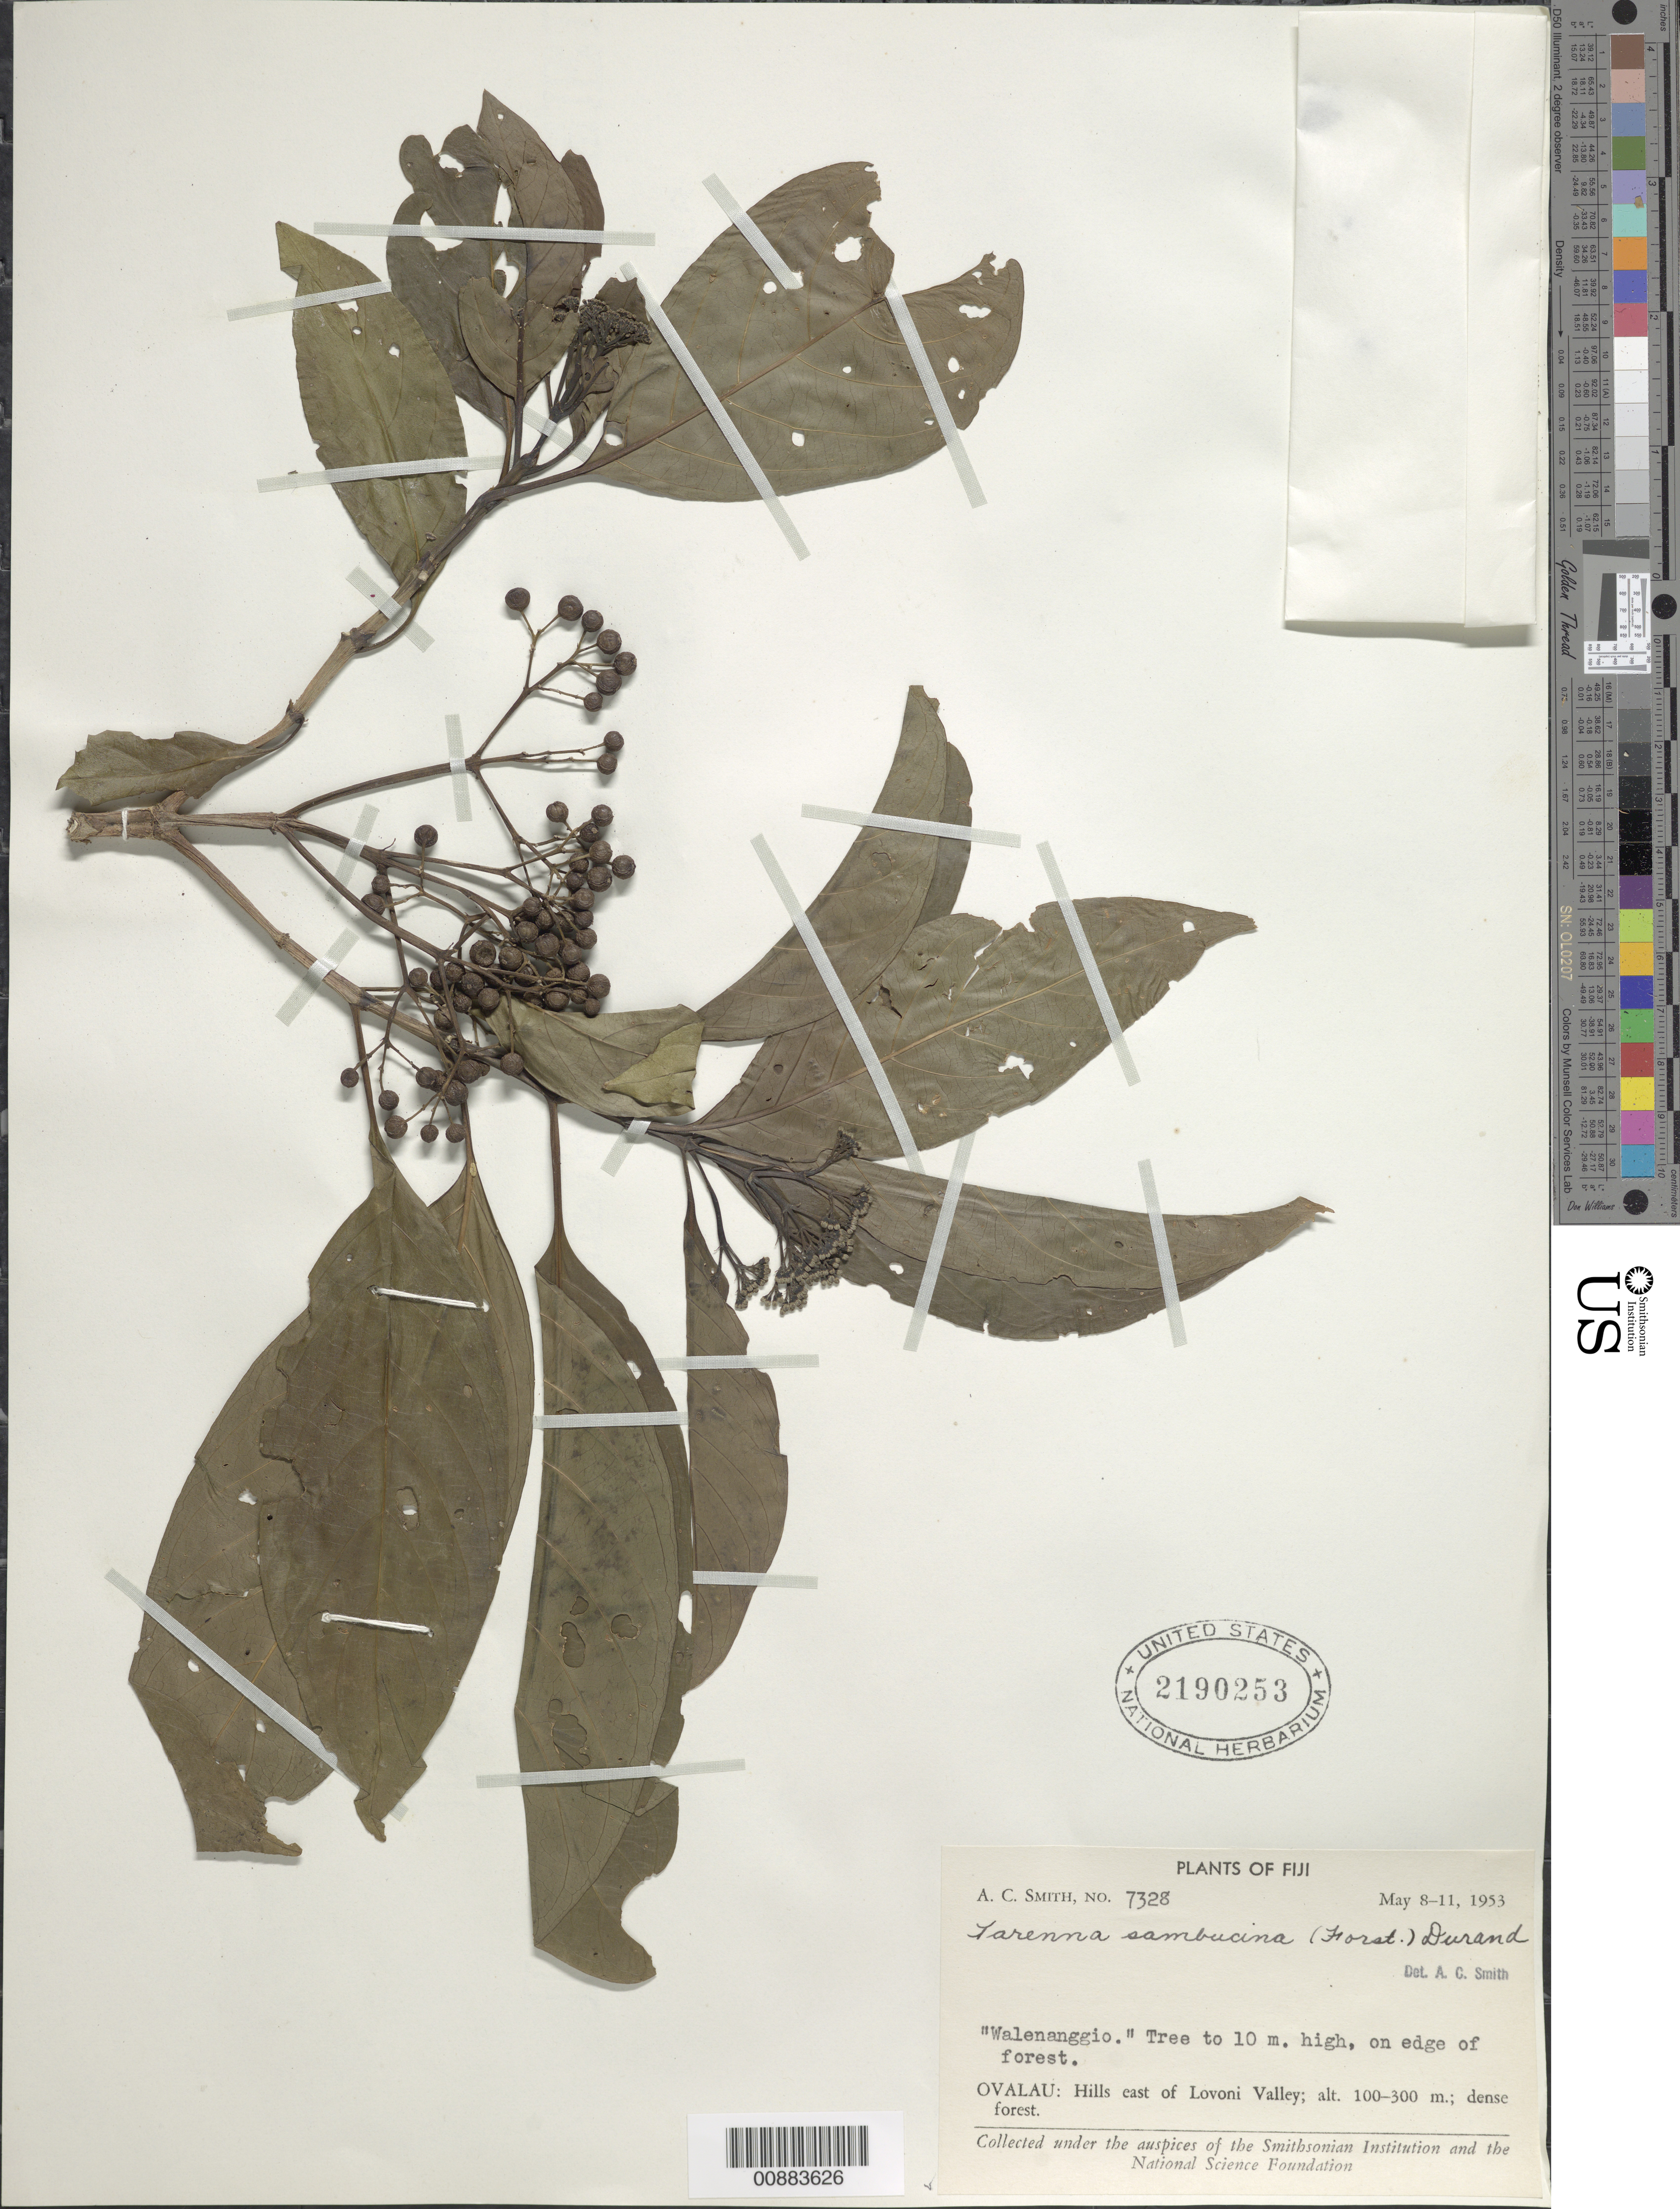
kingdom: Plantae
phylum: Tracheophyta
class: Magnoliopsida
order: Gentianales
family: Rubiaceae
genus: Tarenna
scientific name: Tarenna sambucina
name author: (G. Forst.) Drake ex Durand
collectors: C. A. Smith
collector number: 7328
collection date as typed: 08 May 1953 to 11 May 1953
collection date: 1953-05-08/1953-05-11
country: Fiji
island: Ovalau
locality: Hills E of Lovoni Valley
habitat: Dense forest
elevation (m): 100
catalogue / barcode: US 2190253